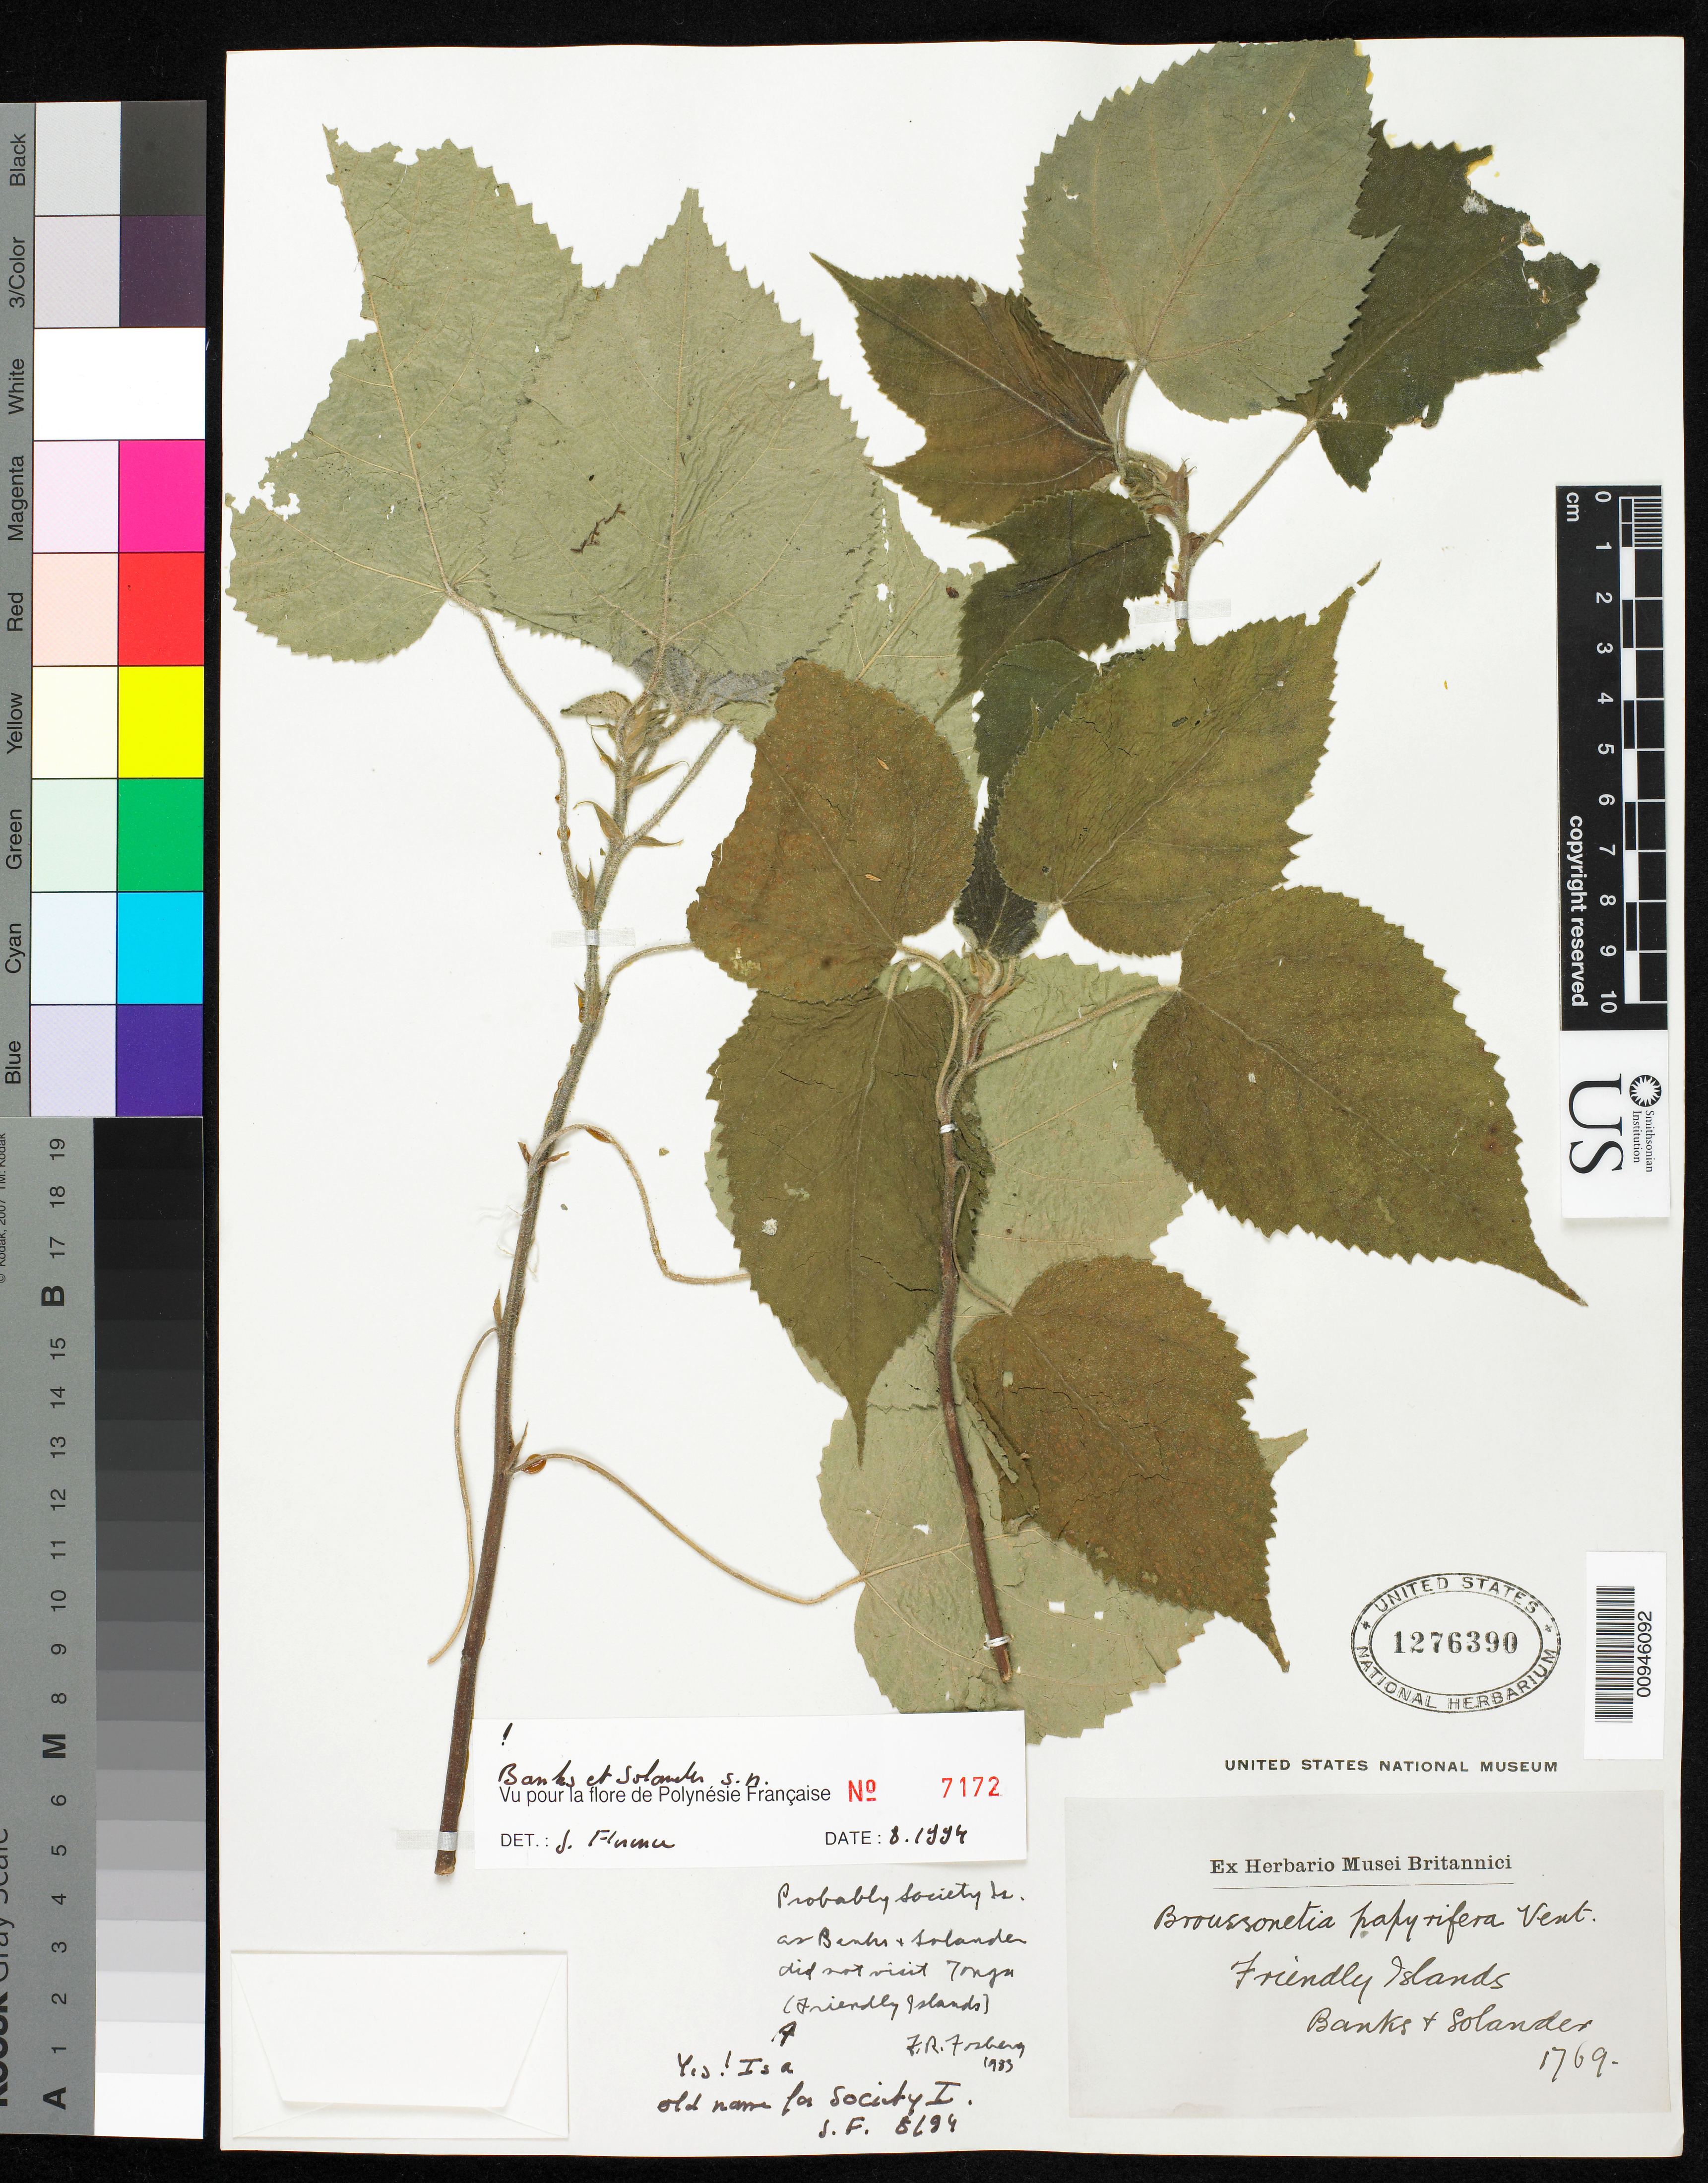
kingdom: Plantae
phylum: Tracheophyta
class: Magnoliopsida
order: Rosales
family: Moraceae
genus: Broussonetia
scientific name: Broussonetia papyrifera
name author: (L.) L'Hér. ex Vent.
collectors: J. Banks & D. C. Solander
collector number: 7172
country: French Polynesia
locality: Friendly Islands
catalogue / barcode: US 1276390